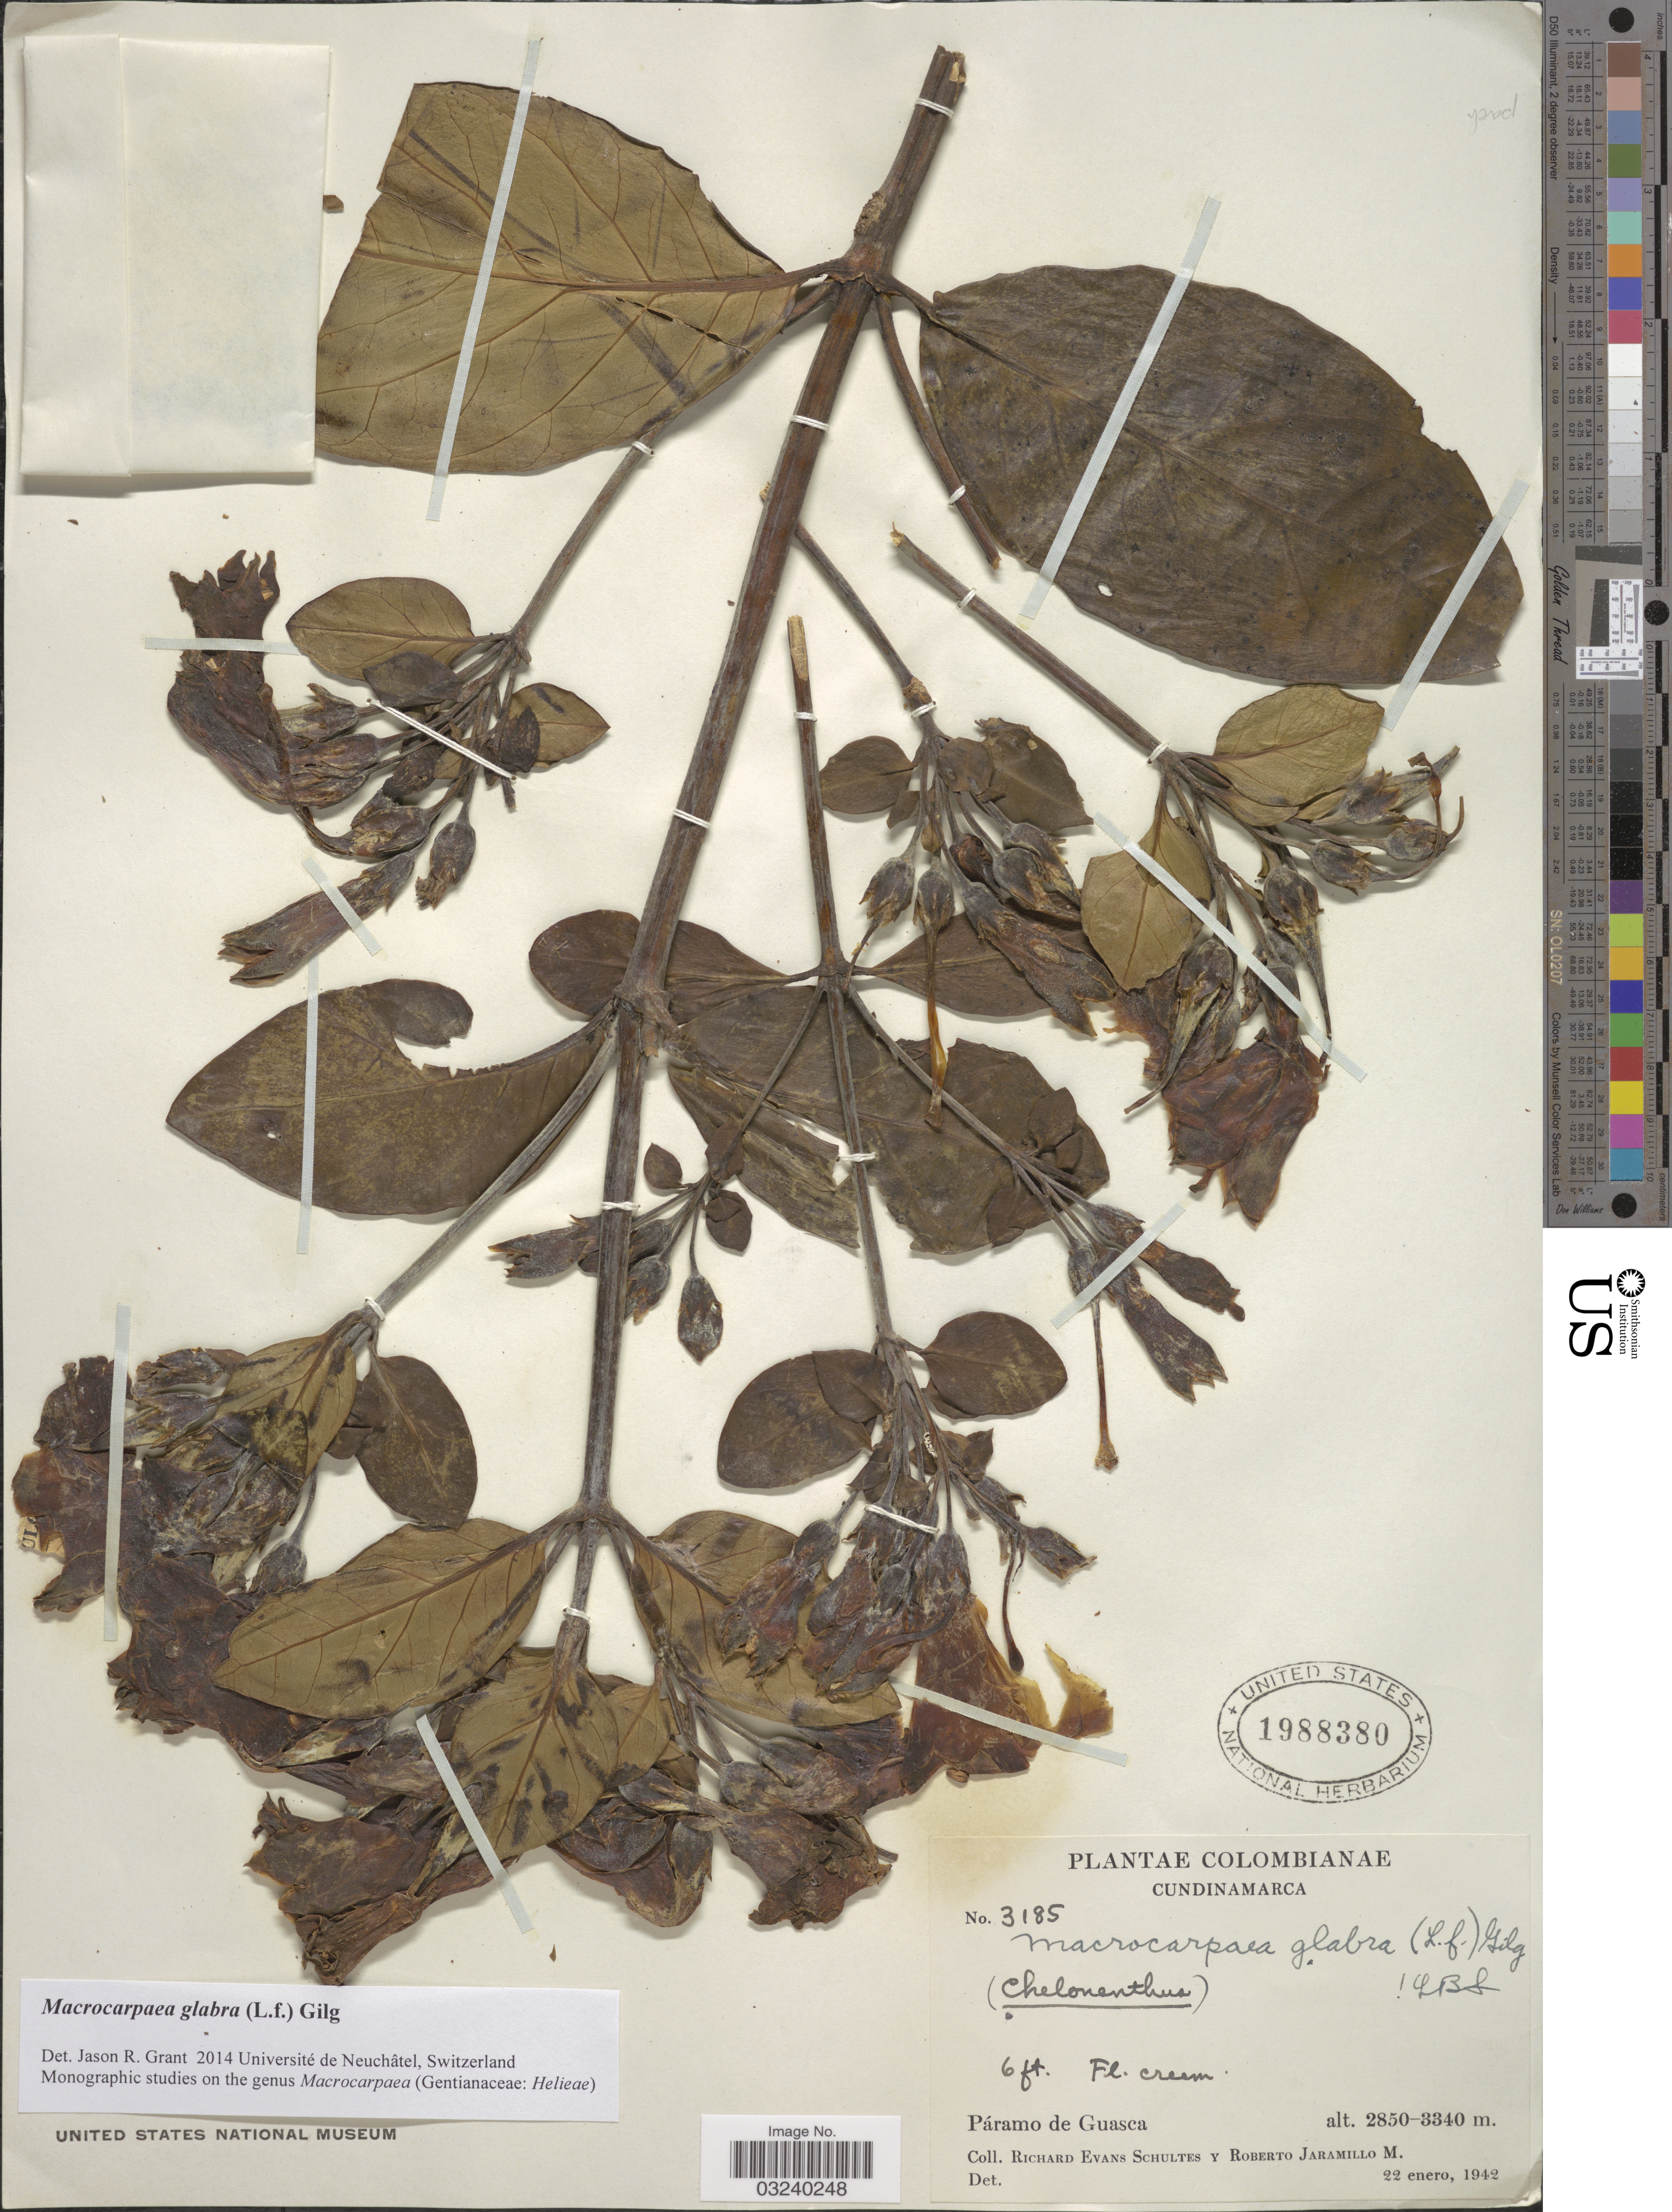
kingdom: Plantae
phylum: Tracheophyta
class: Magnoliopsida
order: Gentianales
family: Gentianaceae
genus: Macrocarpaea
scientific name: Macrocarpaea glabra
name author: (L. f.) Gilg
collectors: R. E. Schultes & R. Jaramillo M.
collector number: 3185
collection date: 1942-01-22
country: Colombia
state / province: Cundinamarca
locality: Páramo de Guasca.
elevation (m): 2850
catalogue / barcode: US 1988380